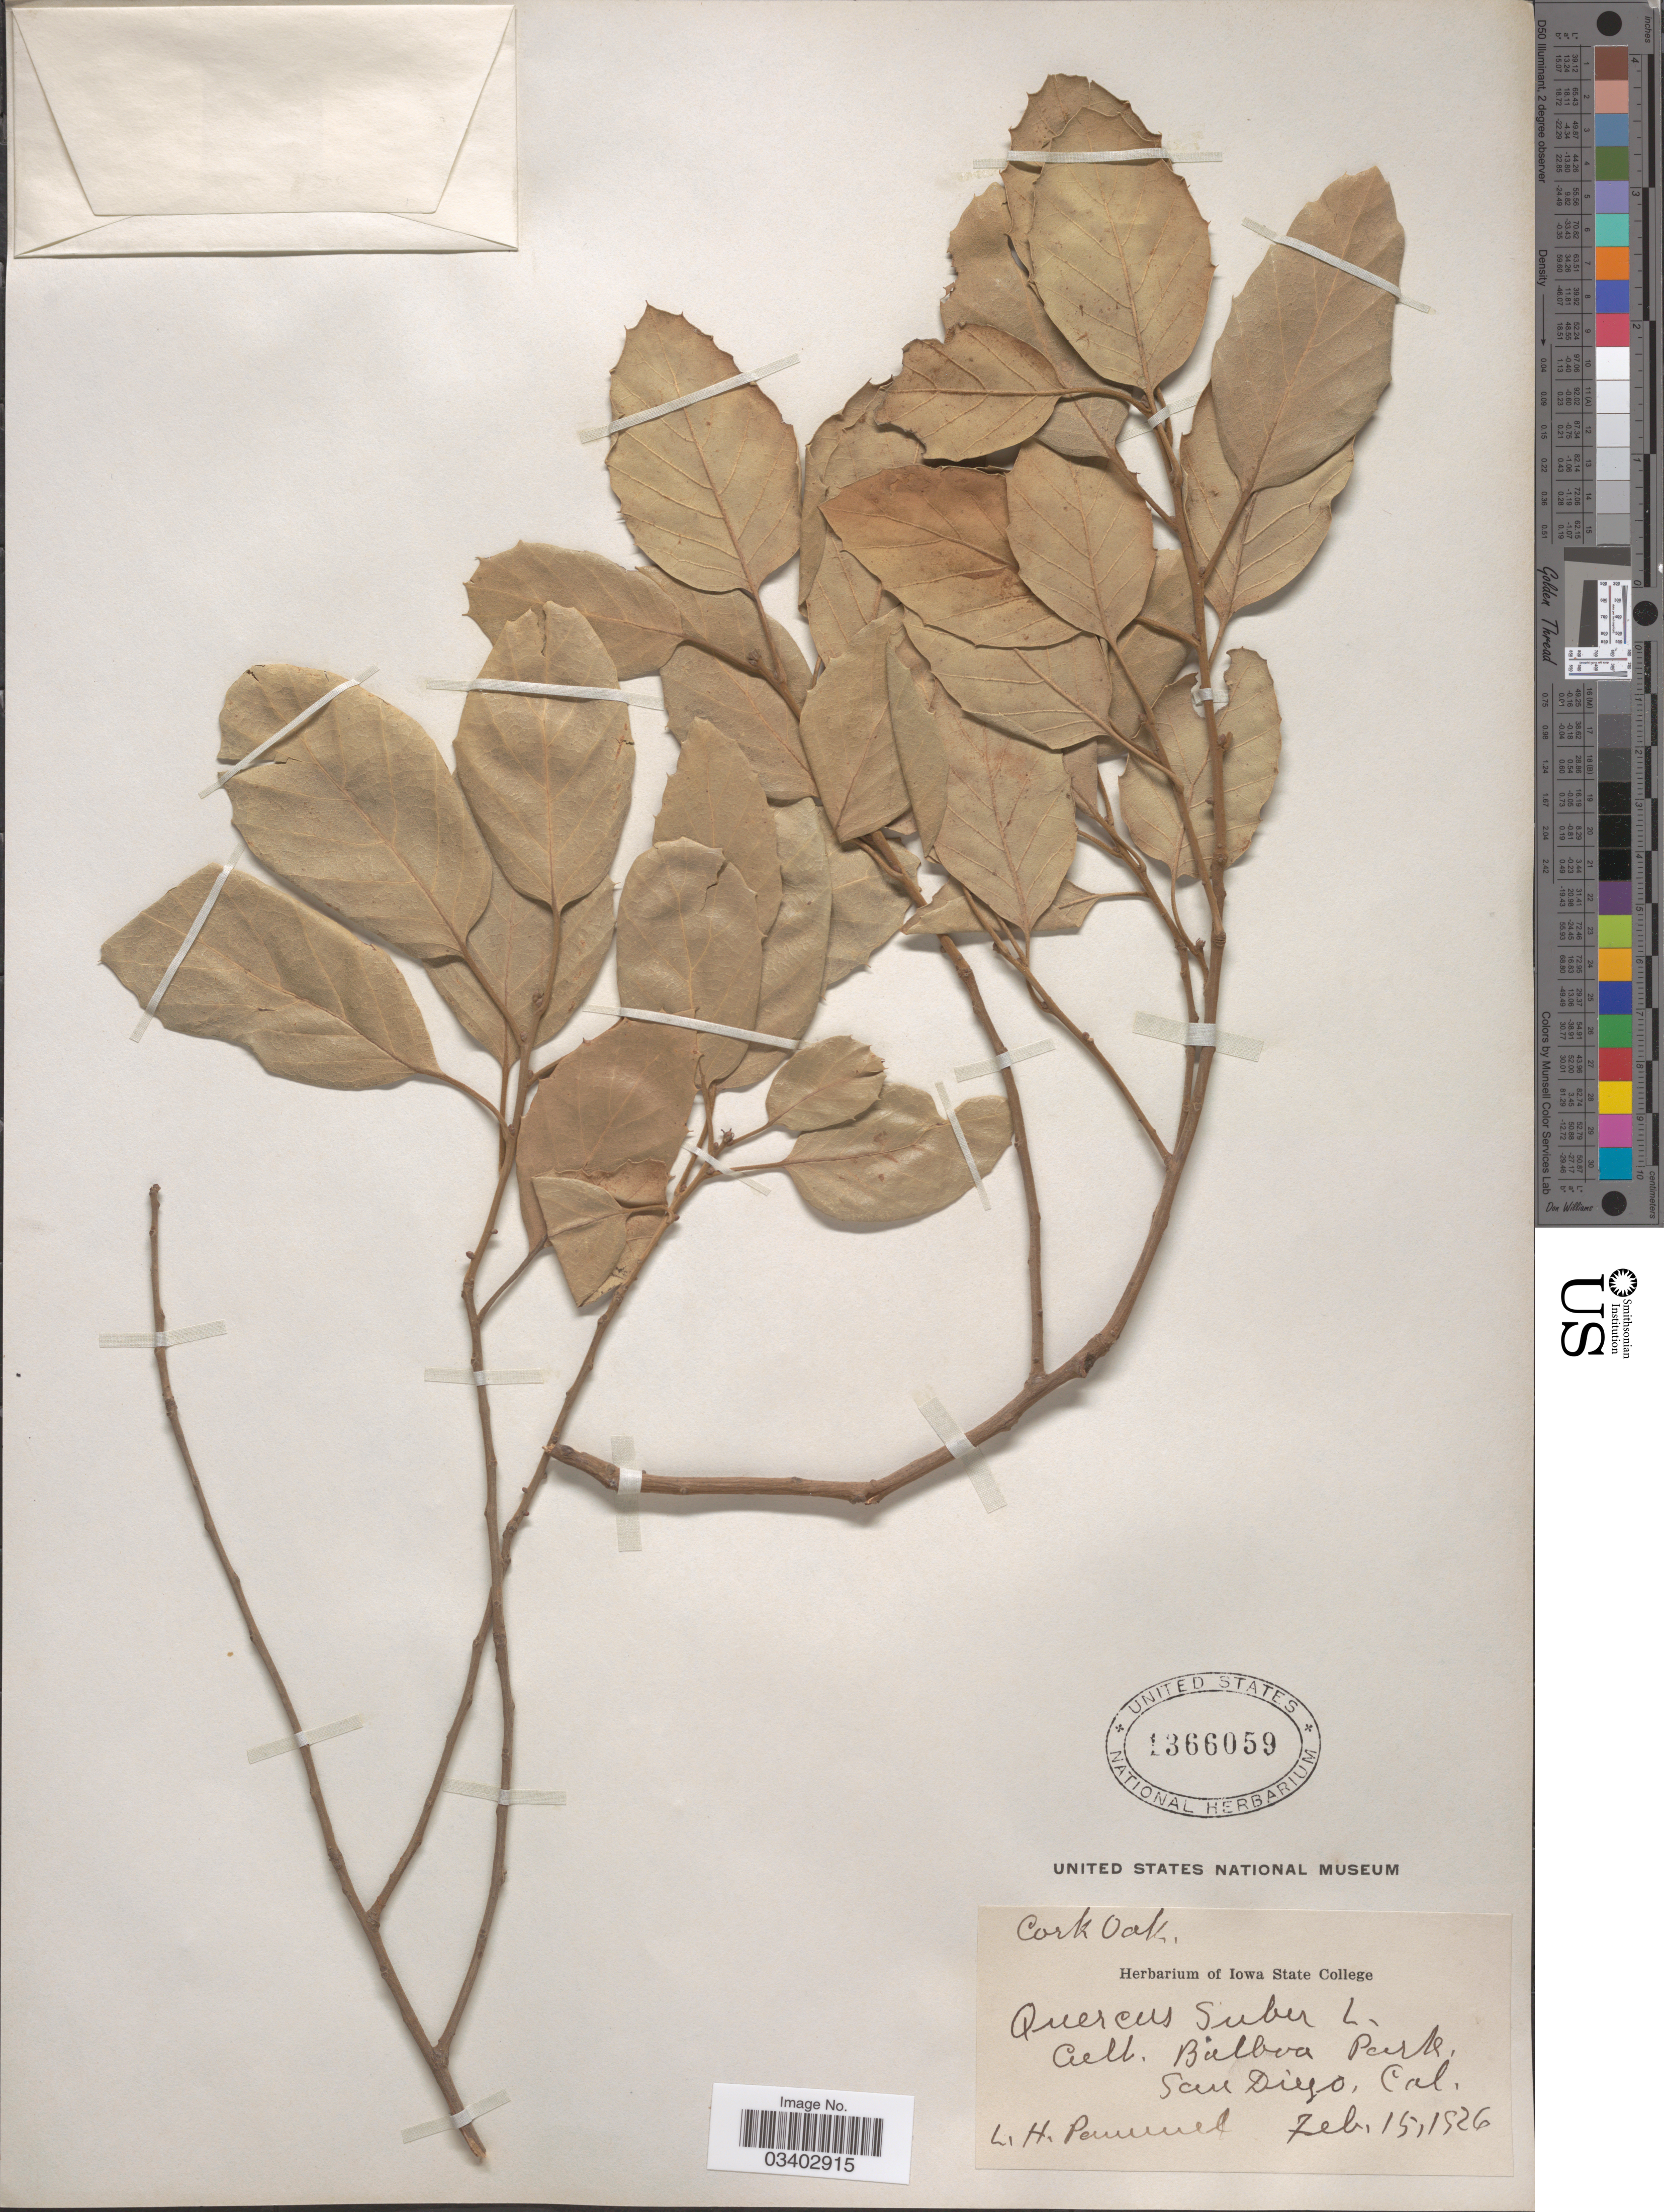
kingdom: Plantae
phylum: Tracheophyta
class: Magnoliopsida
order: Fagales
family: Fagaceae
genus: Quercus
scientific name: Quercus suber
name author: L.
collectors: L. Pammel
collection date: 1926-02-15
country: United States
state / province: California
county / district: San Diego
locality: Balboa Park, San Diego.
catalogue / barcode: US 1366059